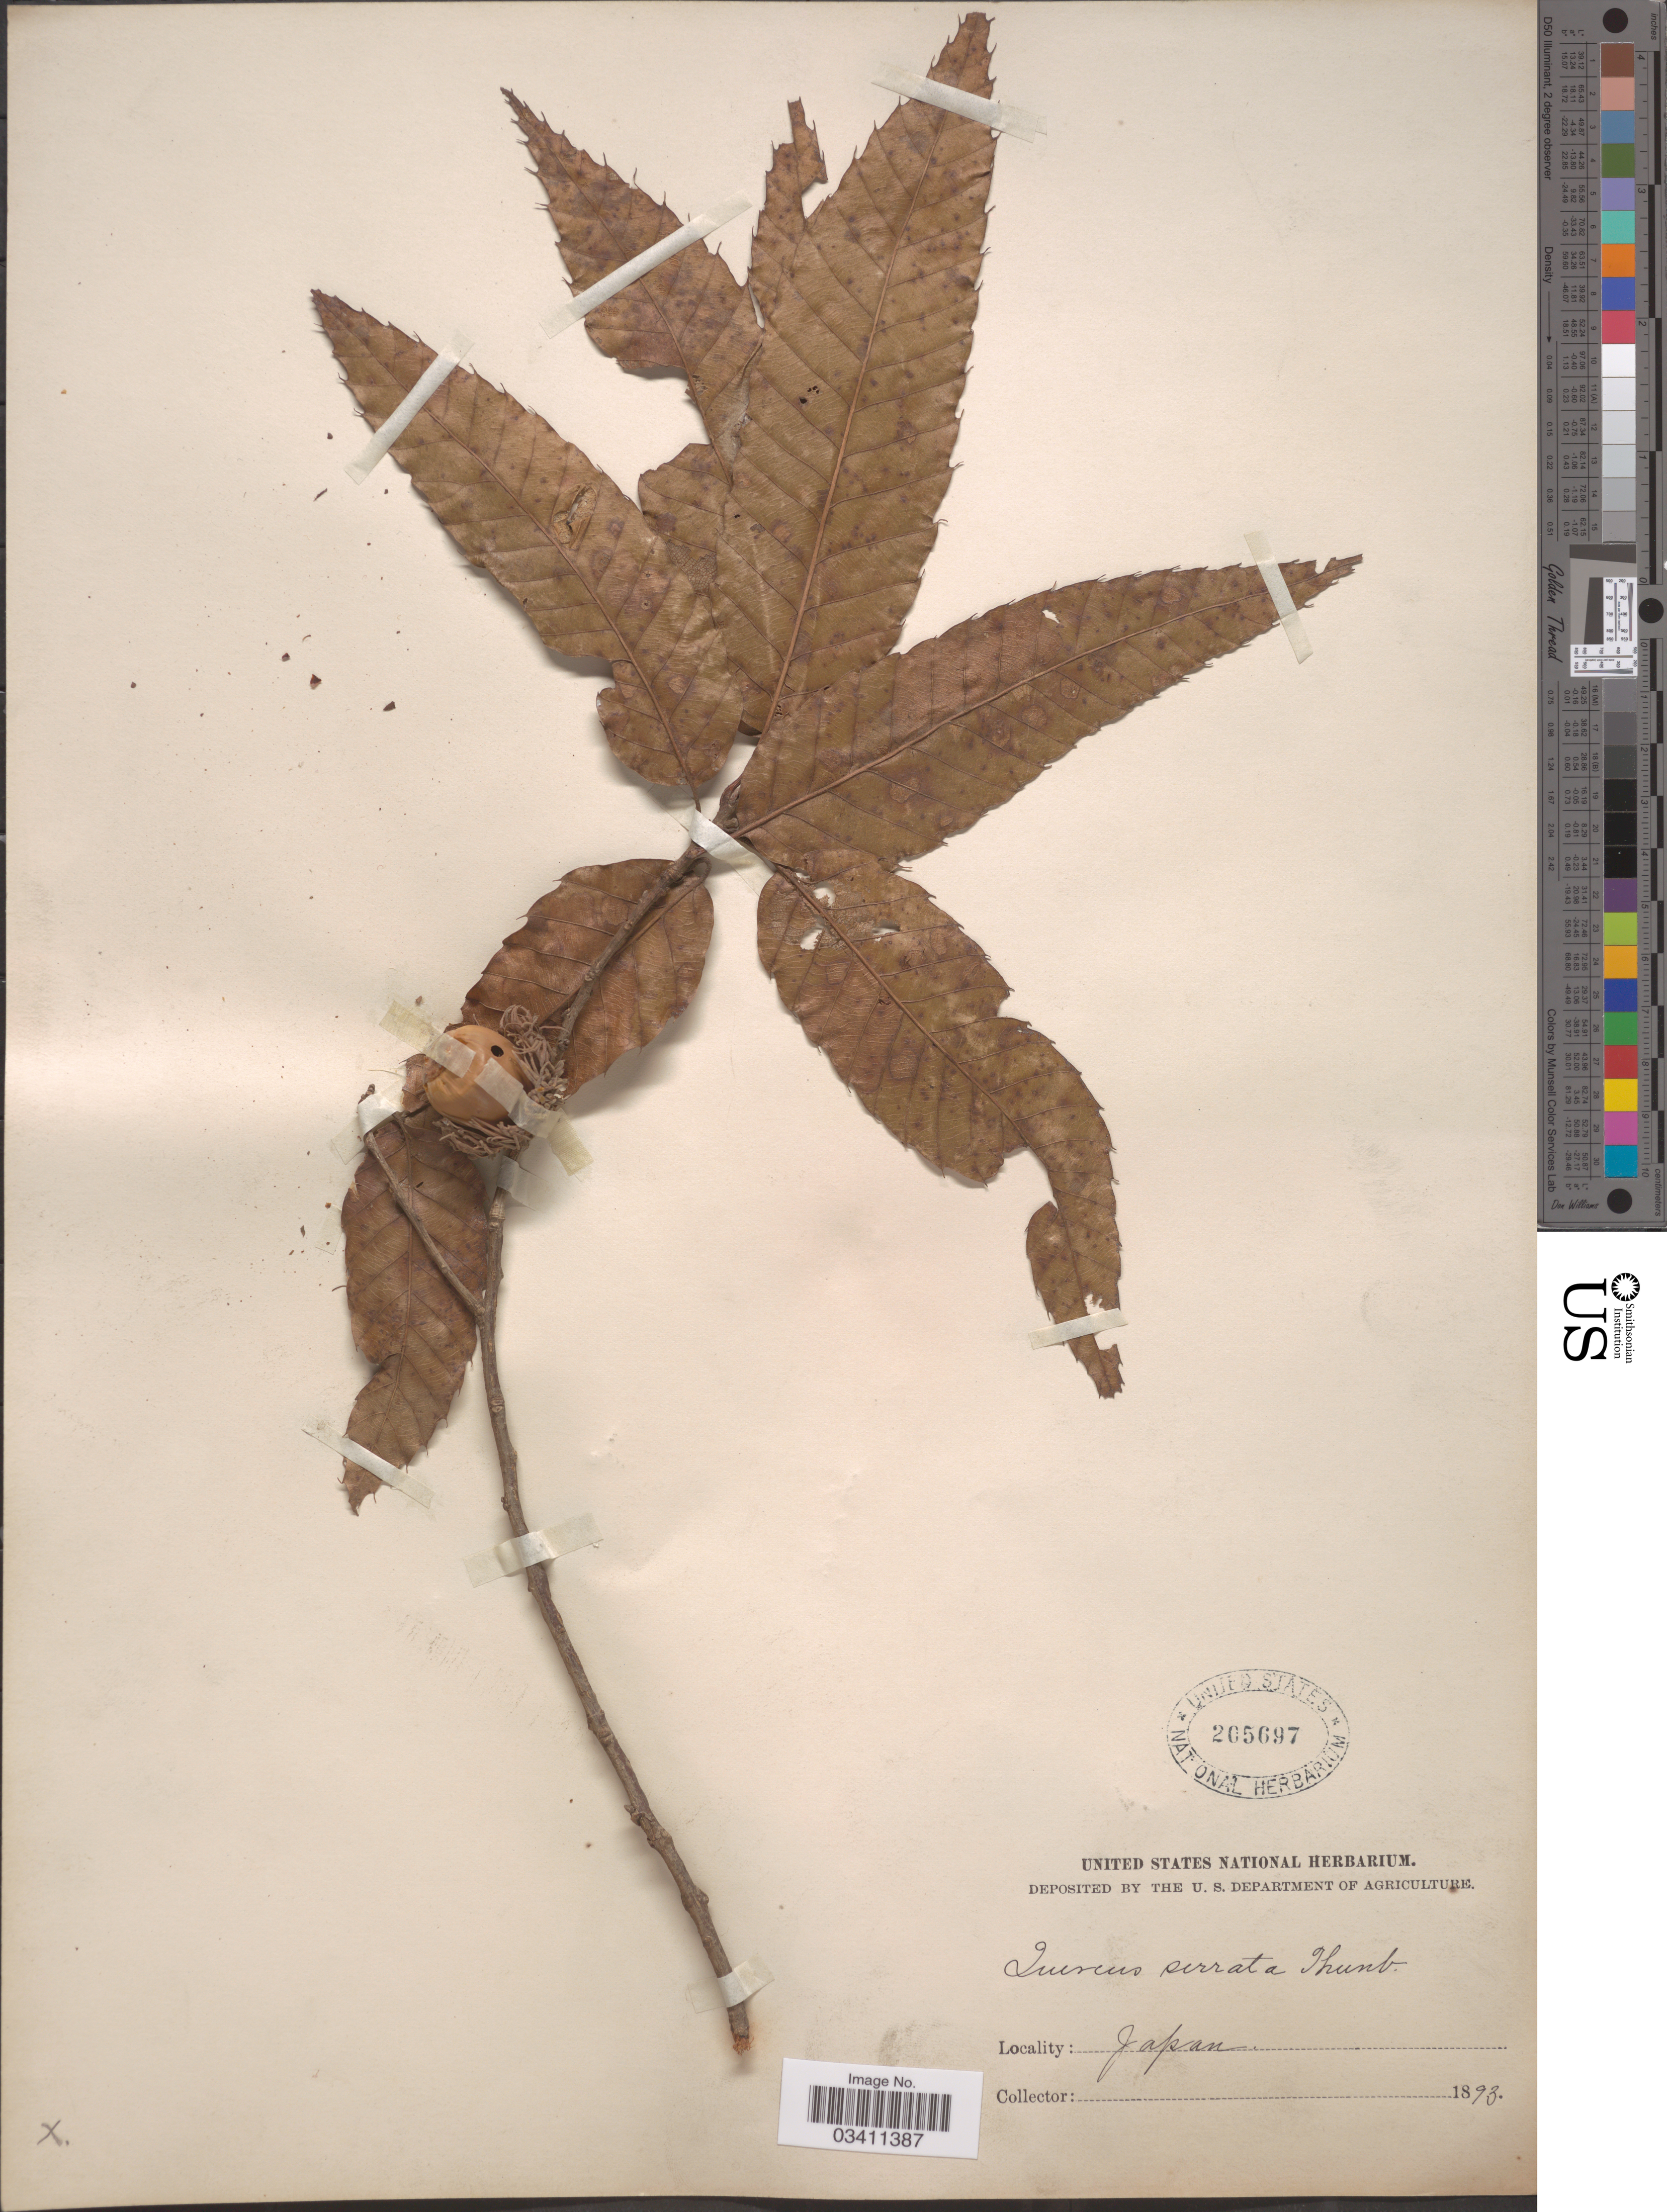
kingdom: Plantae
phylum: Tracheophyta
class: Magnoliopsida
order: Fagales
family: Fagaceae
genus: Quercus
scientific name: Quercus acutissima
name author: Carruth.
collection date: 1893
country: Japan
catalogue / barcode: US 205697